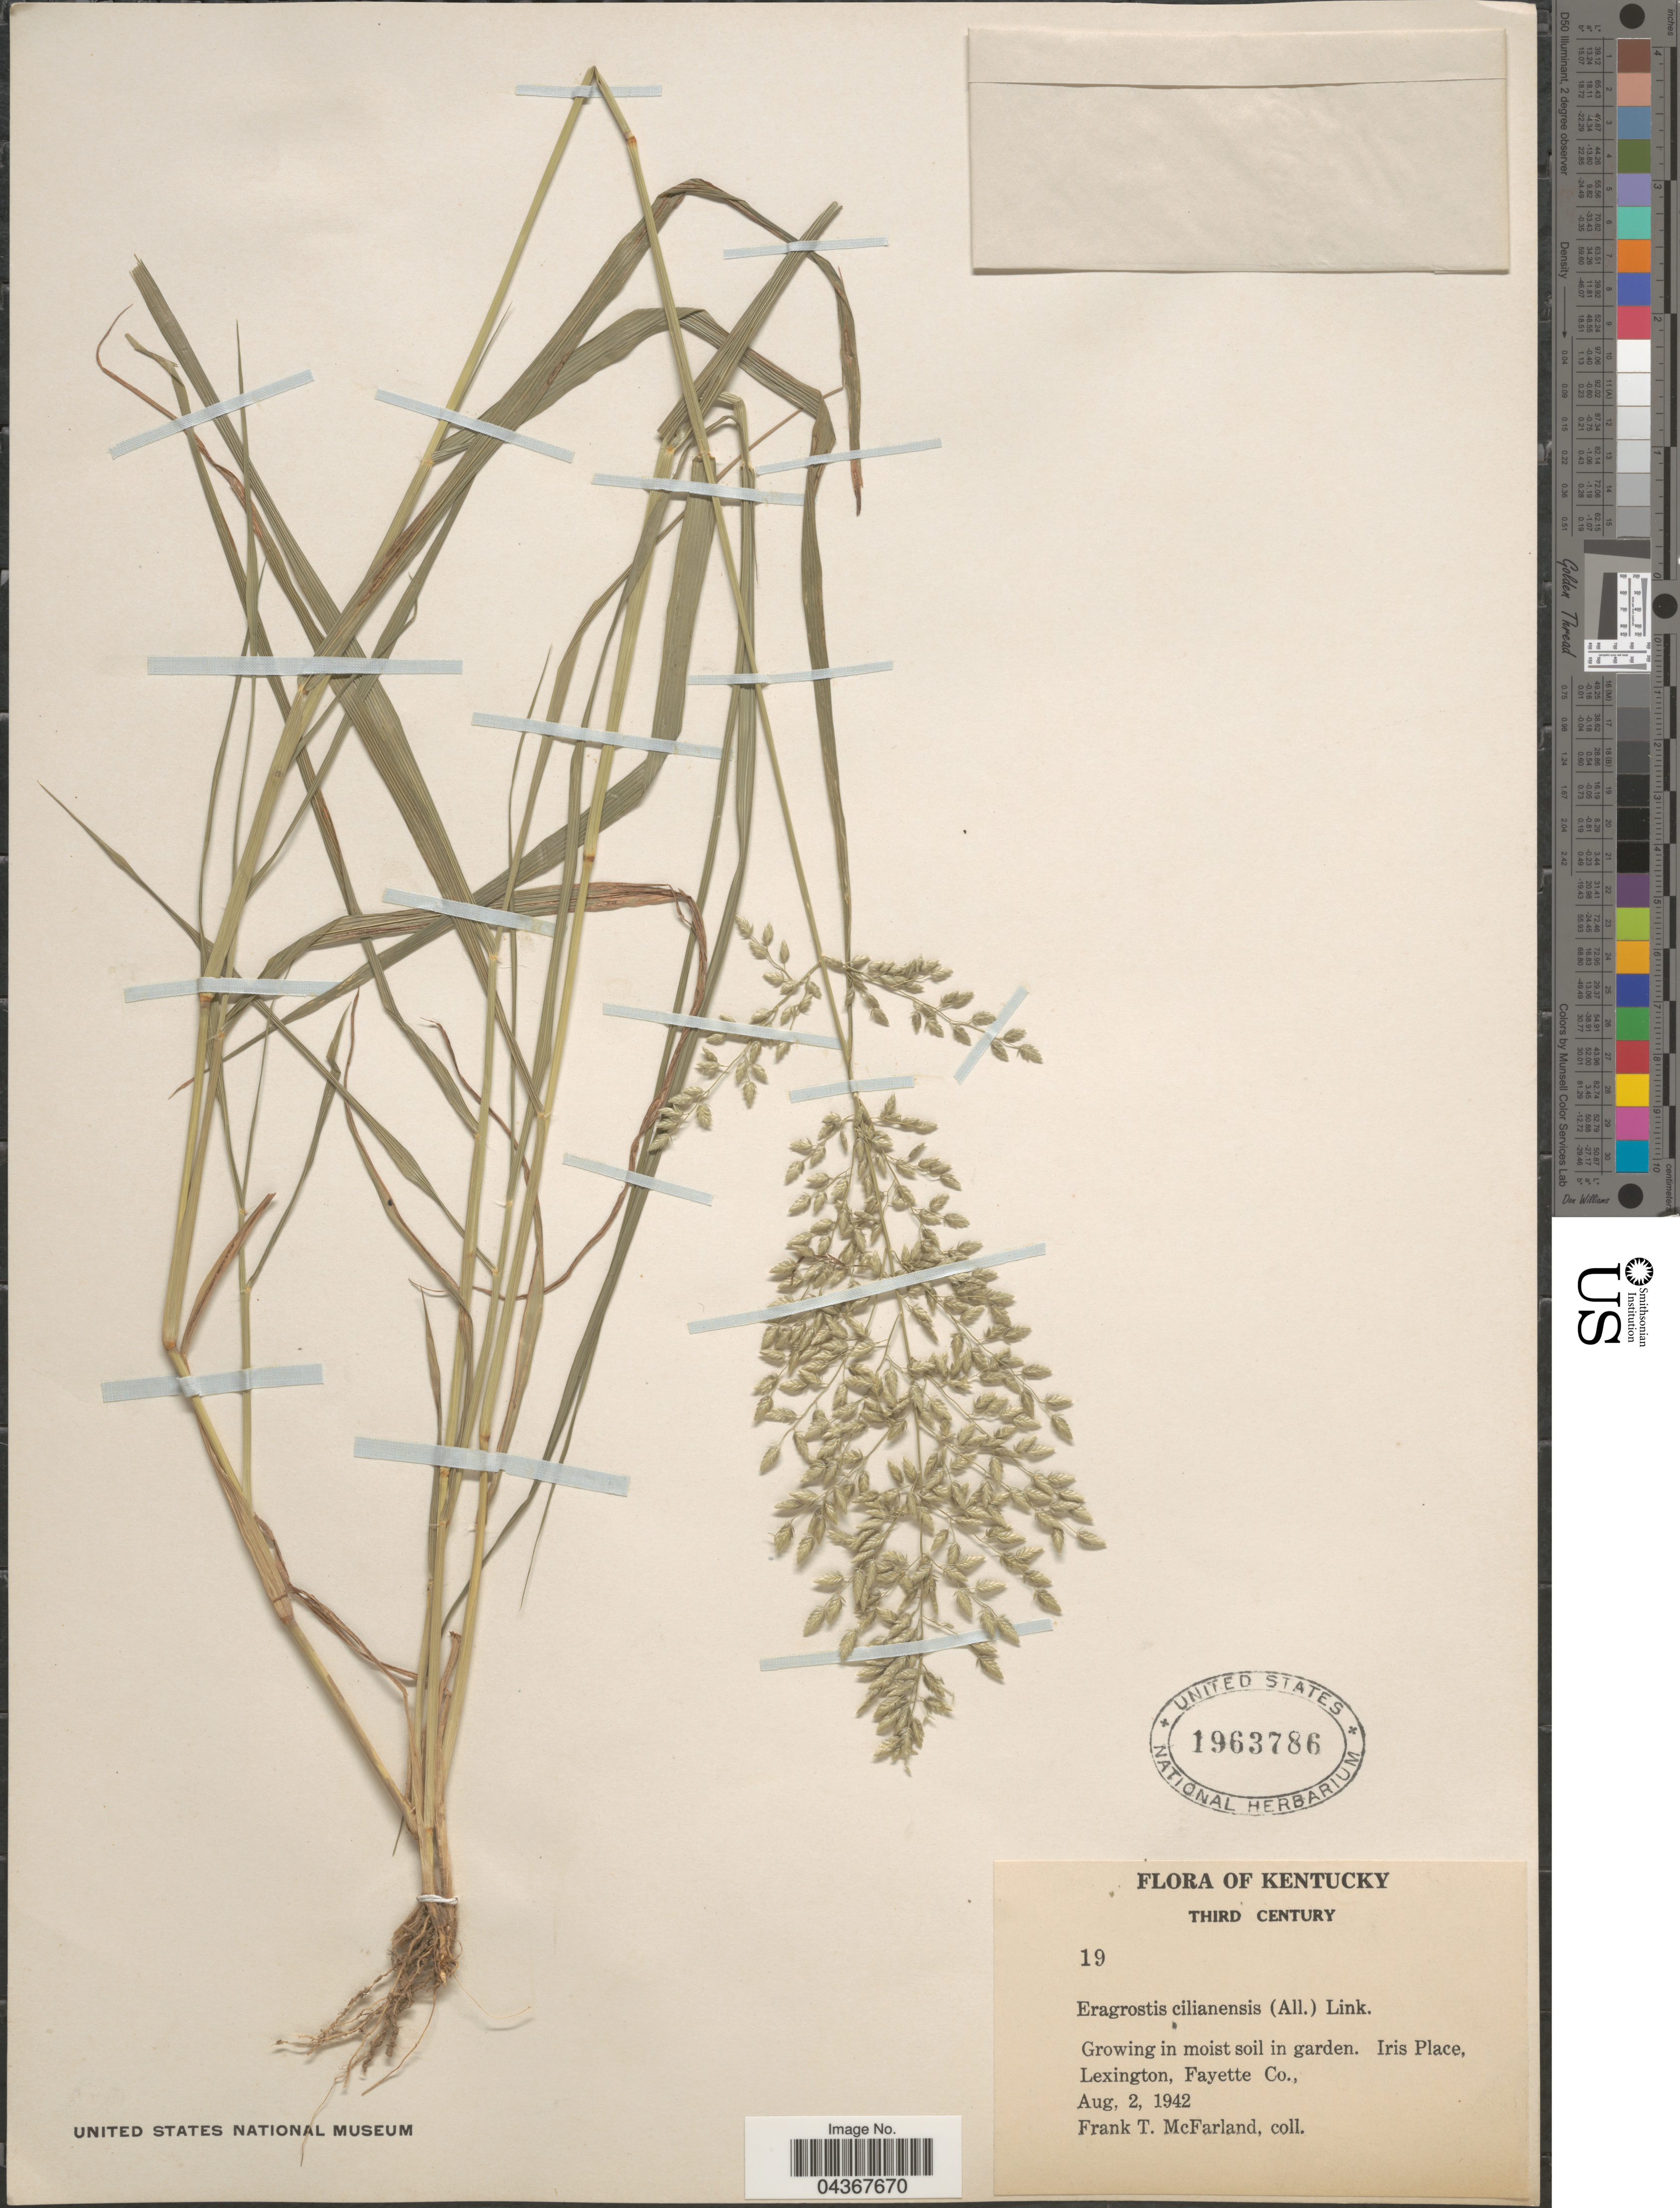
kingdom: Plantae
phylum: Tracheophyta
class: Liliopsida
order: Poales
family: Poaceae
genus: Eragrostis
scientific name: Eragrostis cilianensis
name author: (Bellardi) Vignolo ex Janch.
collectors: F. McFarland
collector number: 19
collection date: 1942-08-02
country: United States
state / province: Kentucky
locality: Iris Palas, Lexington, Fayette Co.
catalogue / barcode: US 1963786